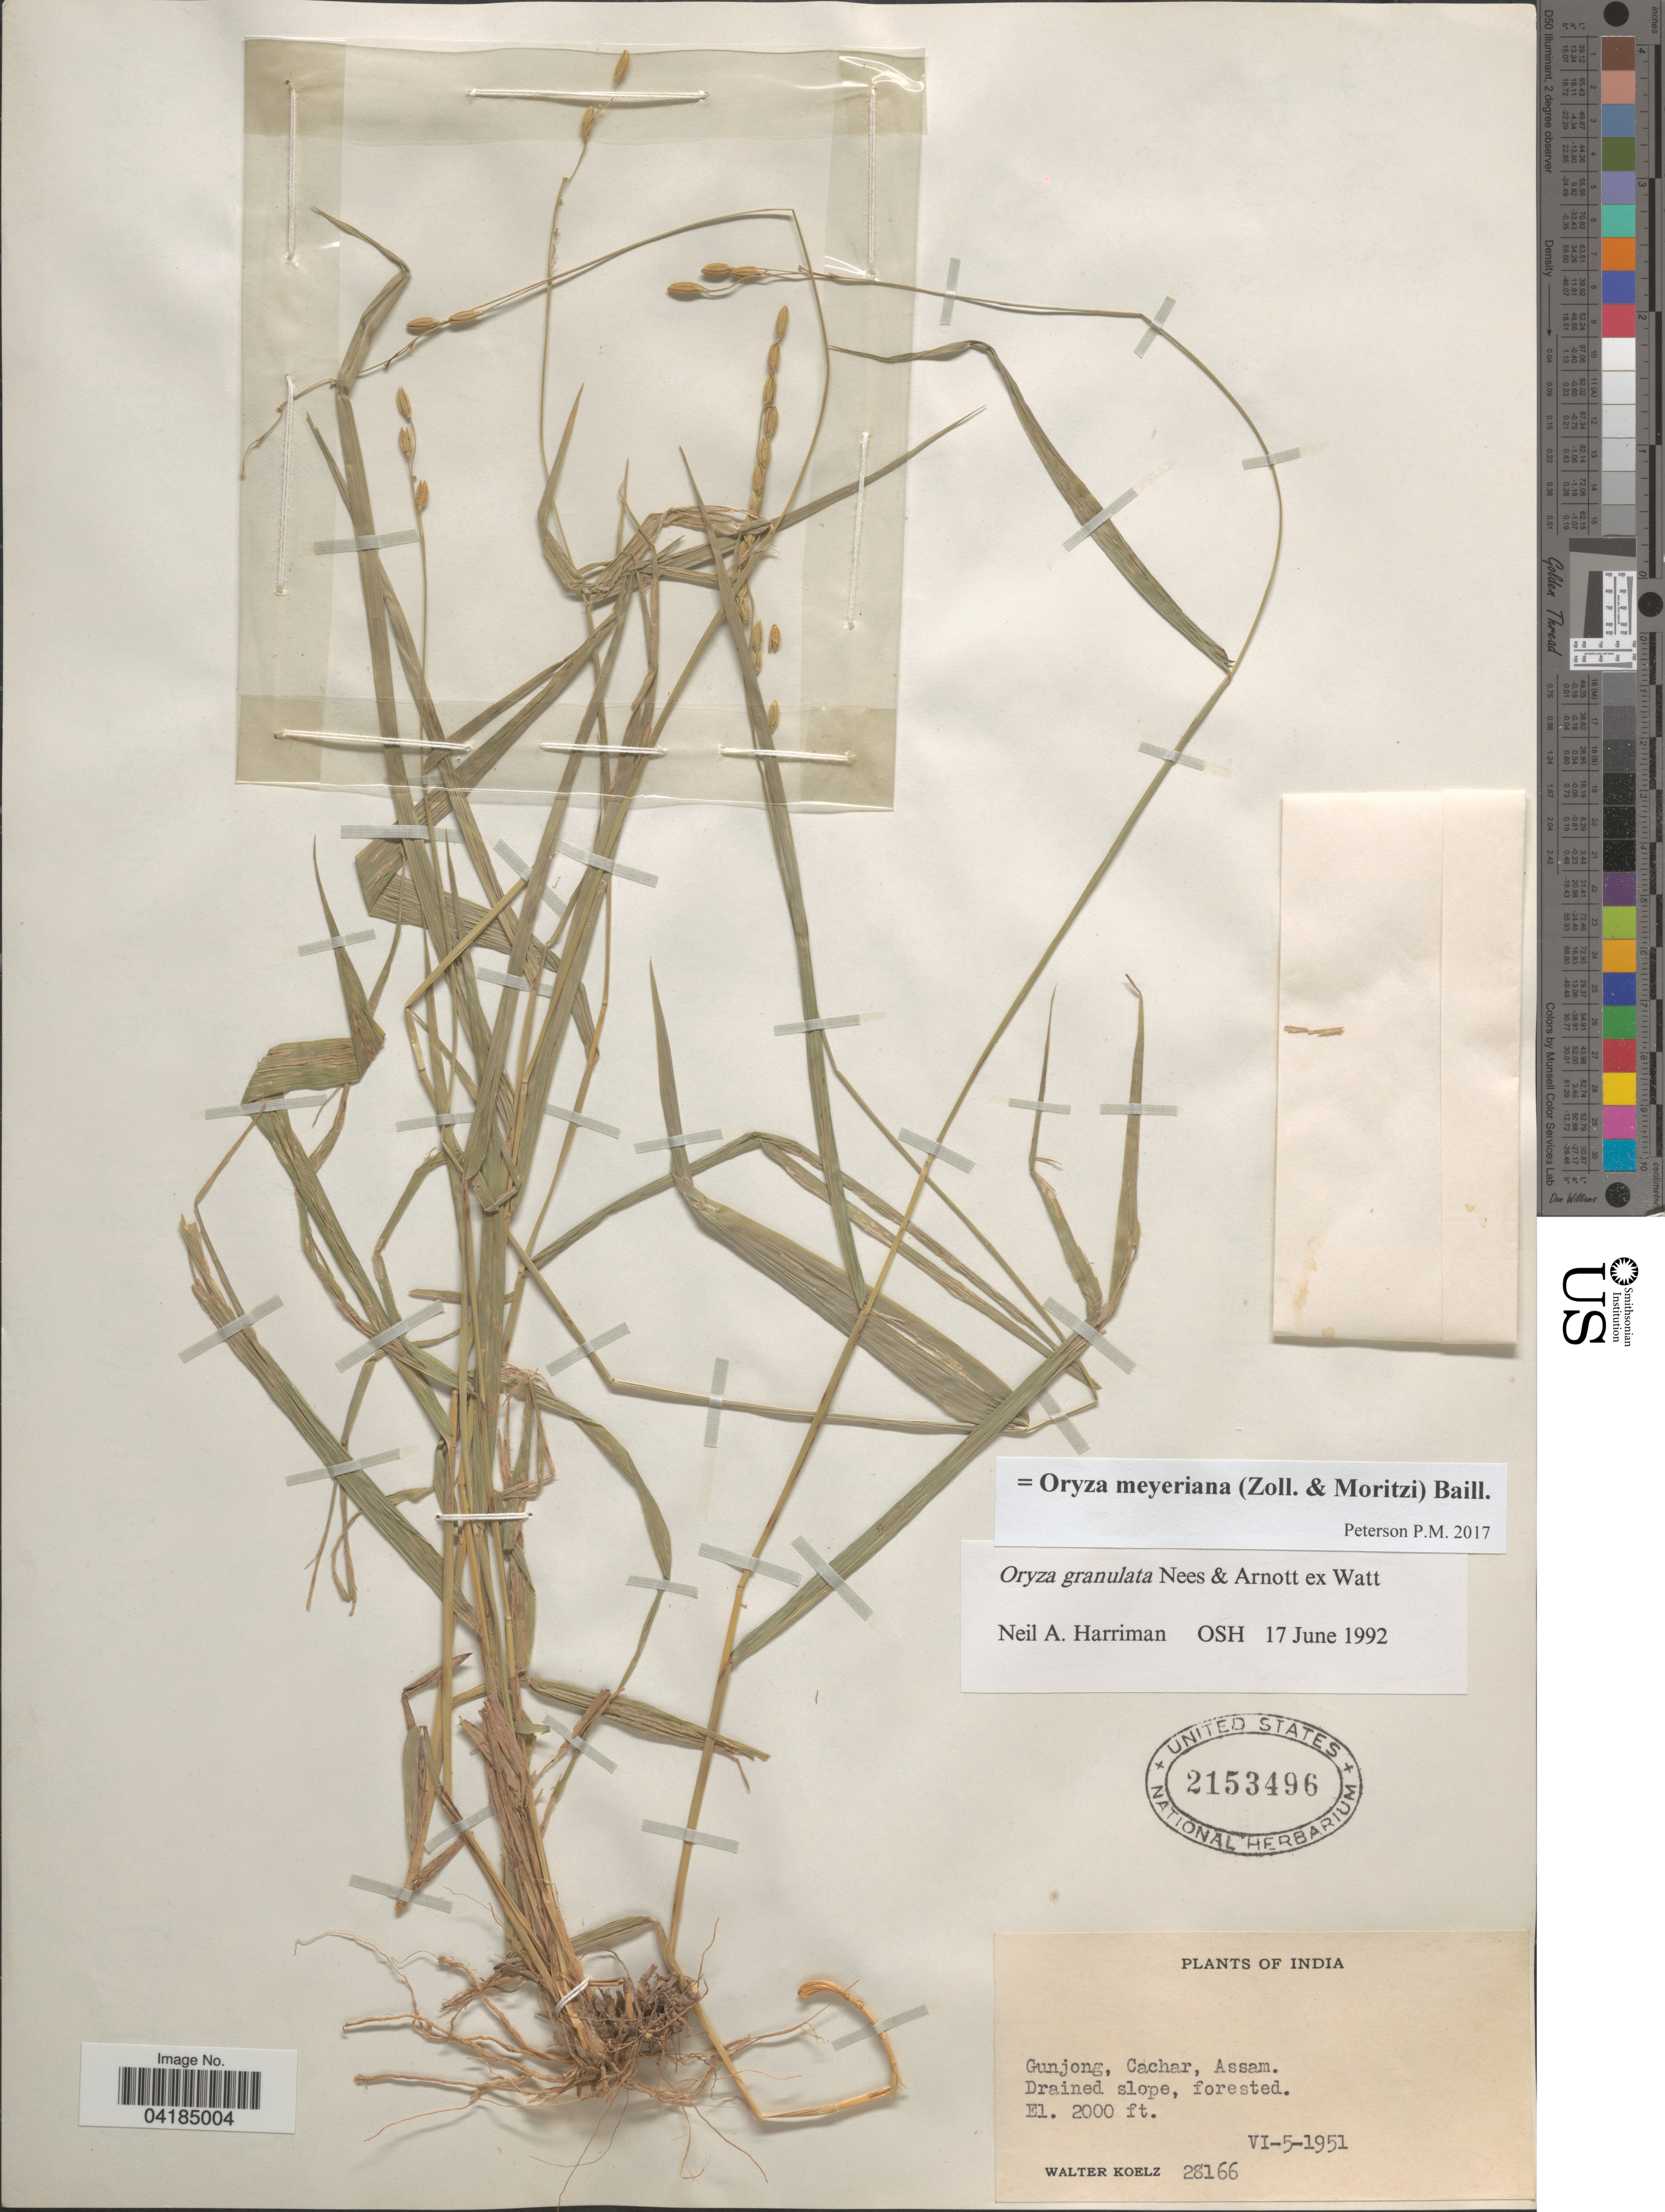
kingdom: Plantae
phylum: Tracheophyta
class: Liliopsida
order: Poales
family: Poaceae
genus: Oryza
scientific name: Oryza meyeriana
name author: (Zoll. & Mor.) Baill.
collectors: W. N. Koelz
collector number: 28166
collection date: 1951-06-05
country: India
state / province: Assam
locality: Gunjong, Cachar.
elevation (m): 610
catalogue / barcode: US 2153496